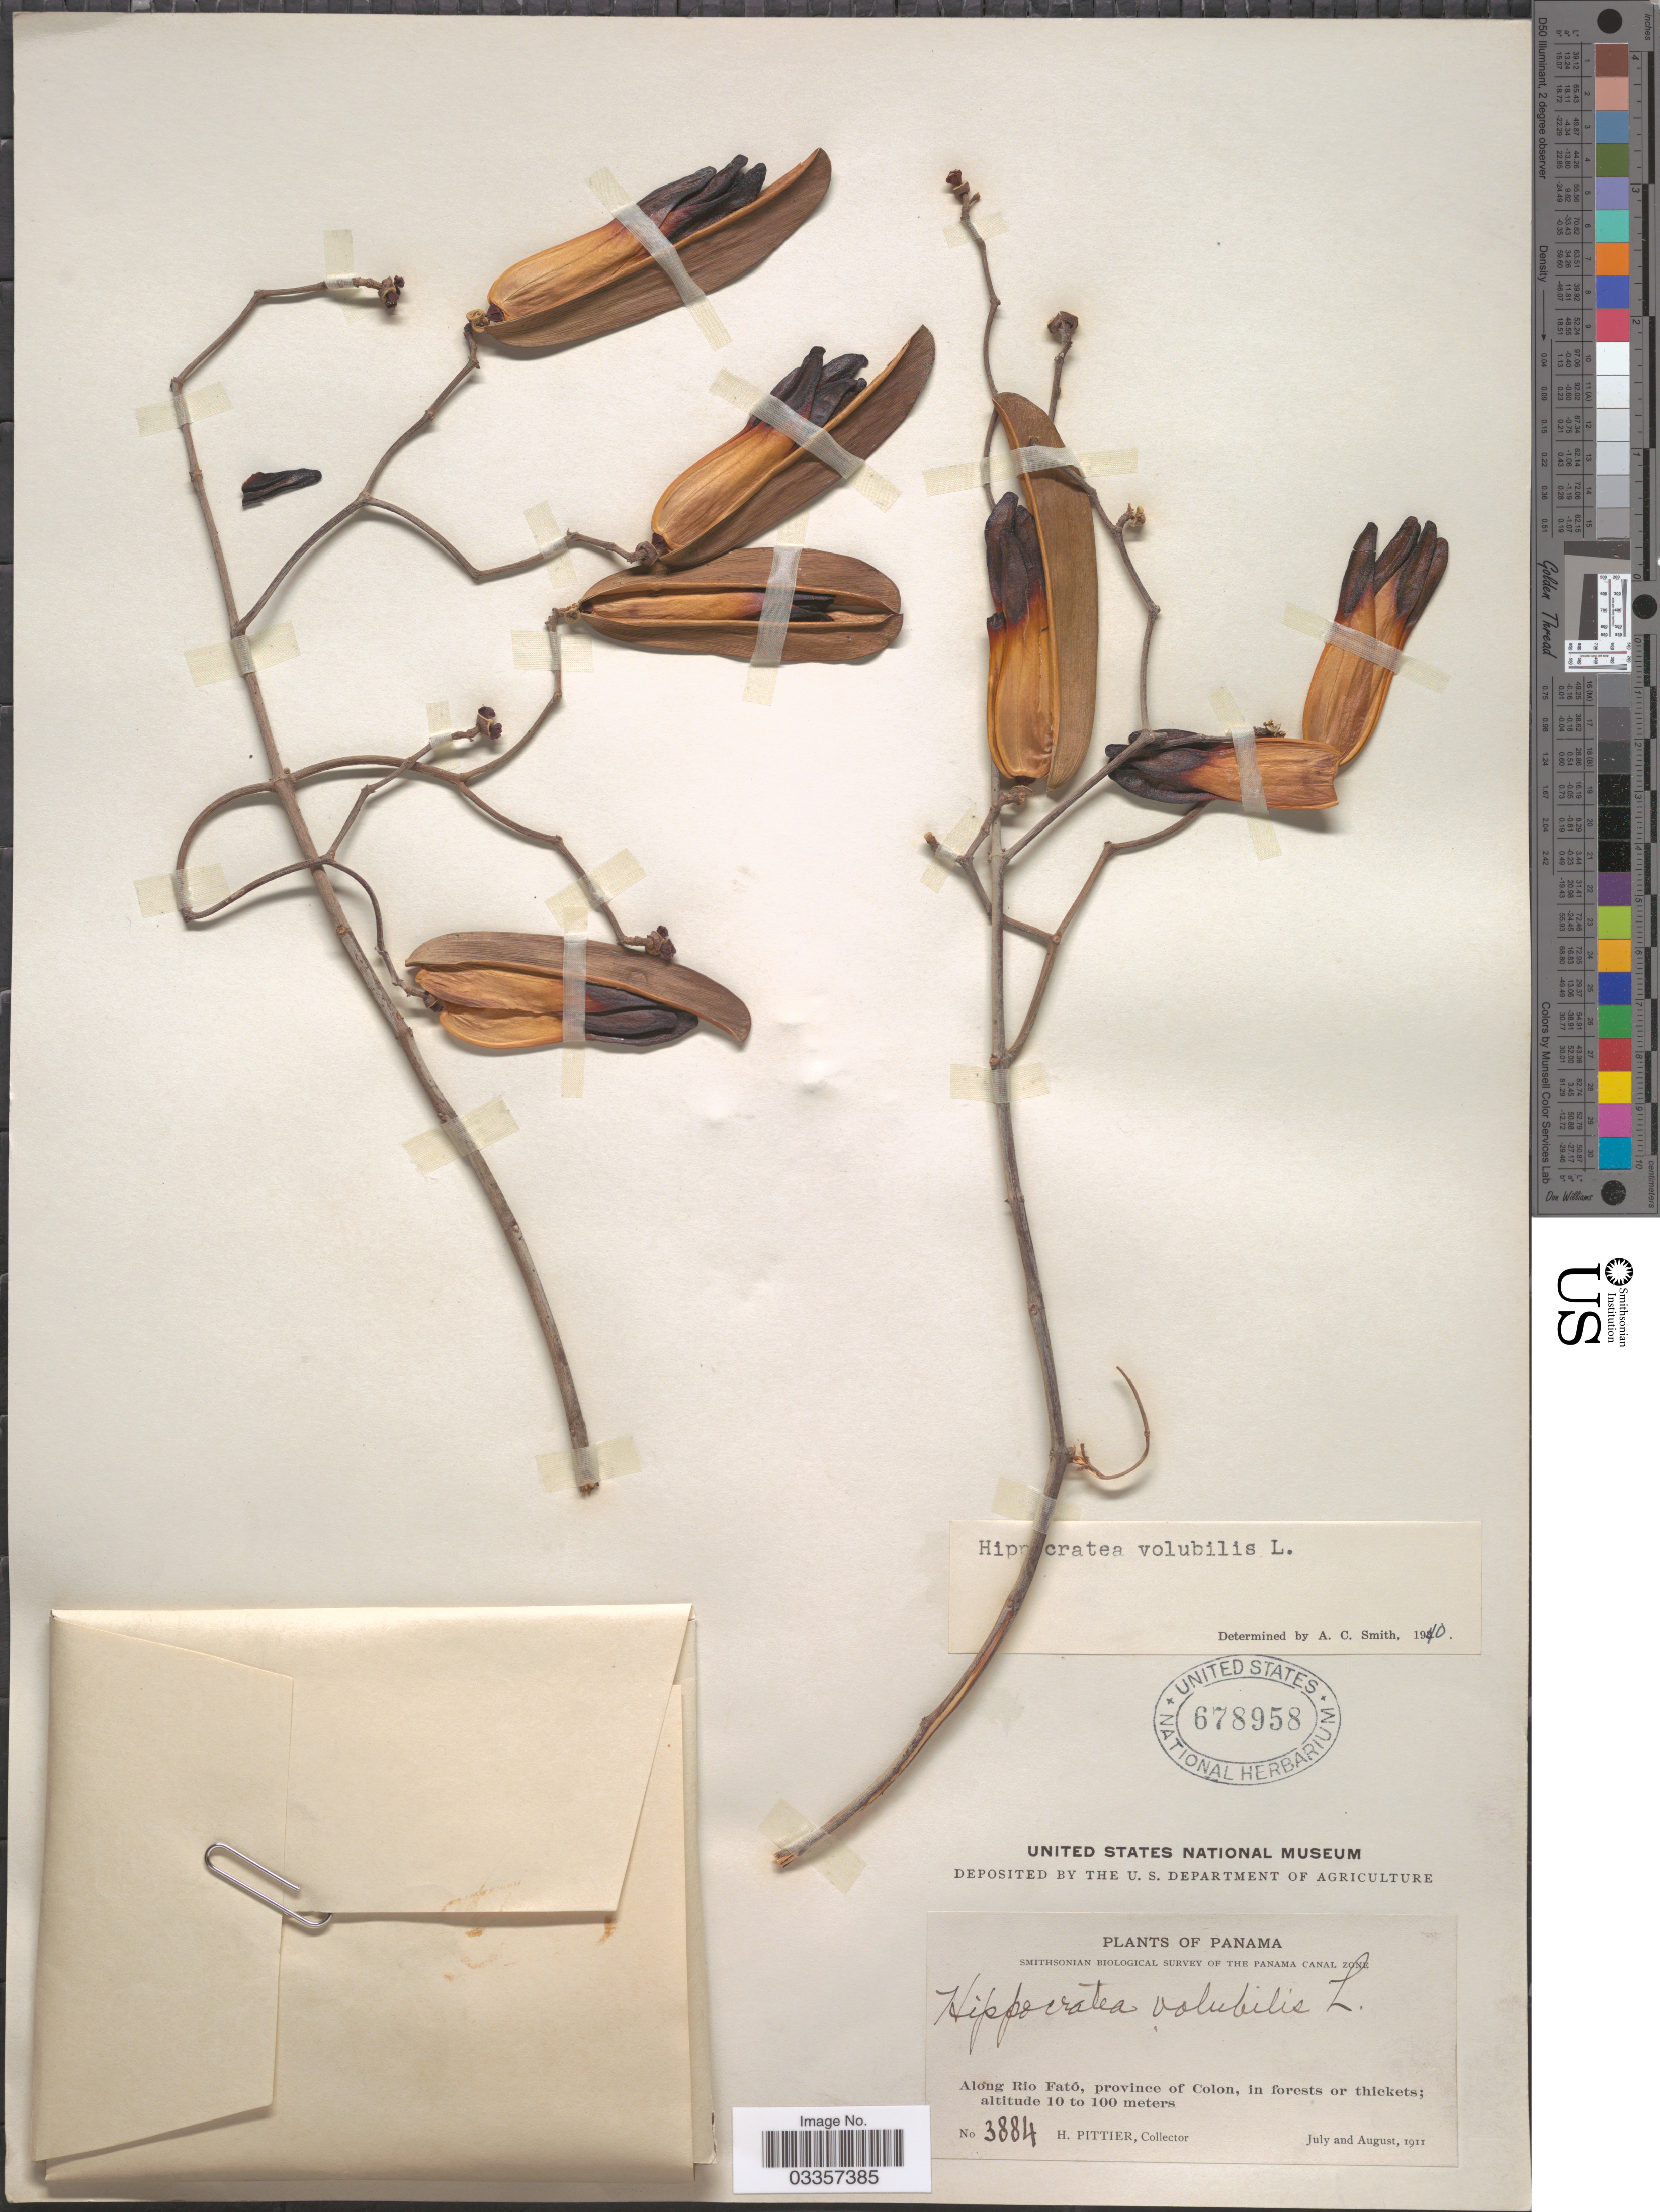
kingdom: Plantae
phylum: Tracheophyta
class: Magnoliopsida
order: Celastrales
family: Celastraceae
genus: Hippocratea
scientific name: Hippocratea volubilis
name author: L.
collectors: H. F. Pittier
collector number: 3884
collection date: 1911-07/1911-08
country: Panama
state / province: Colón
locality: Along Rio Fató, in forests or thickets.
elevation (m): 10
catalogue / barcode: US 678958